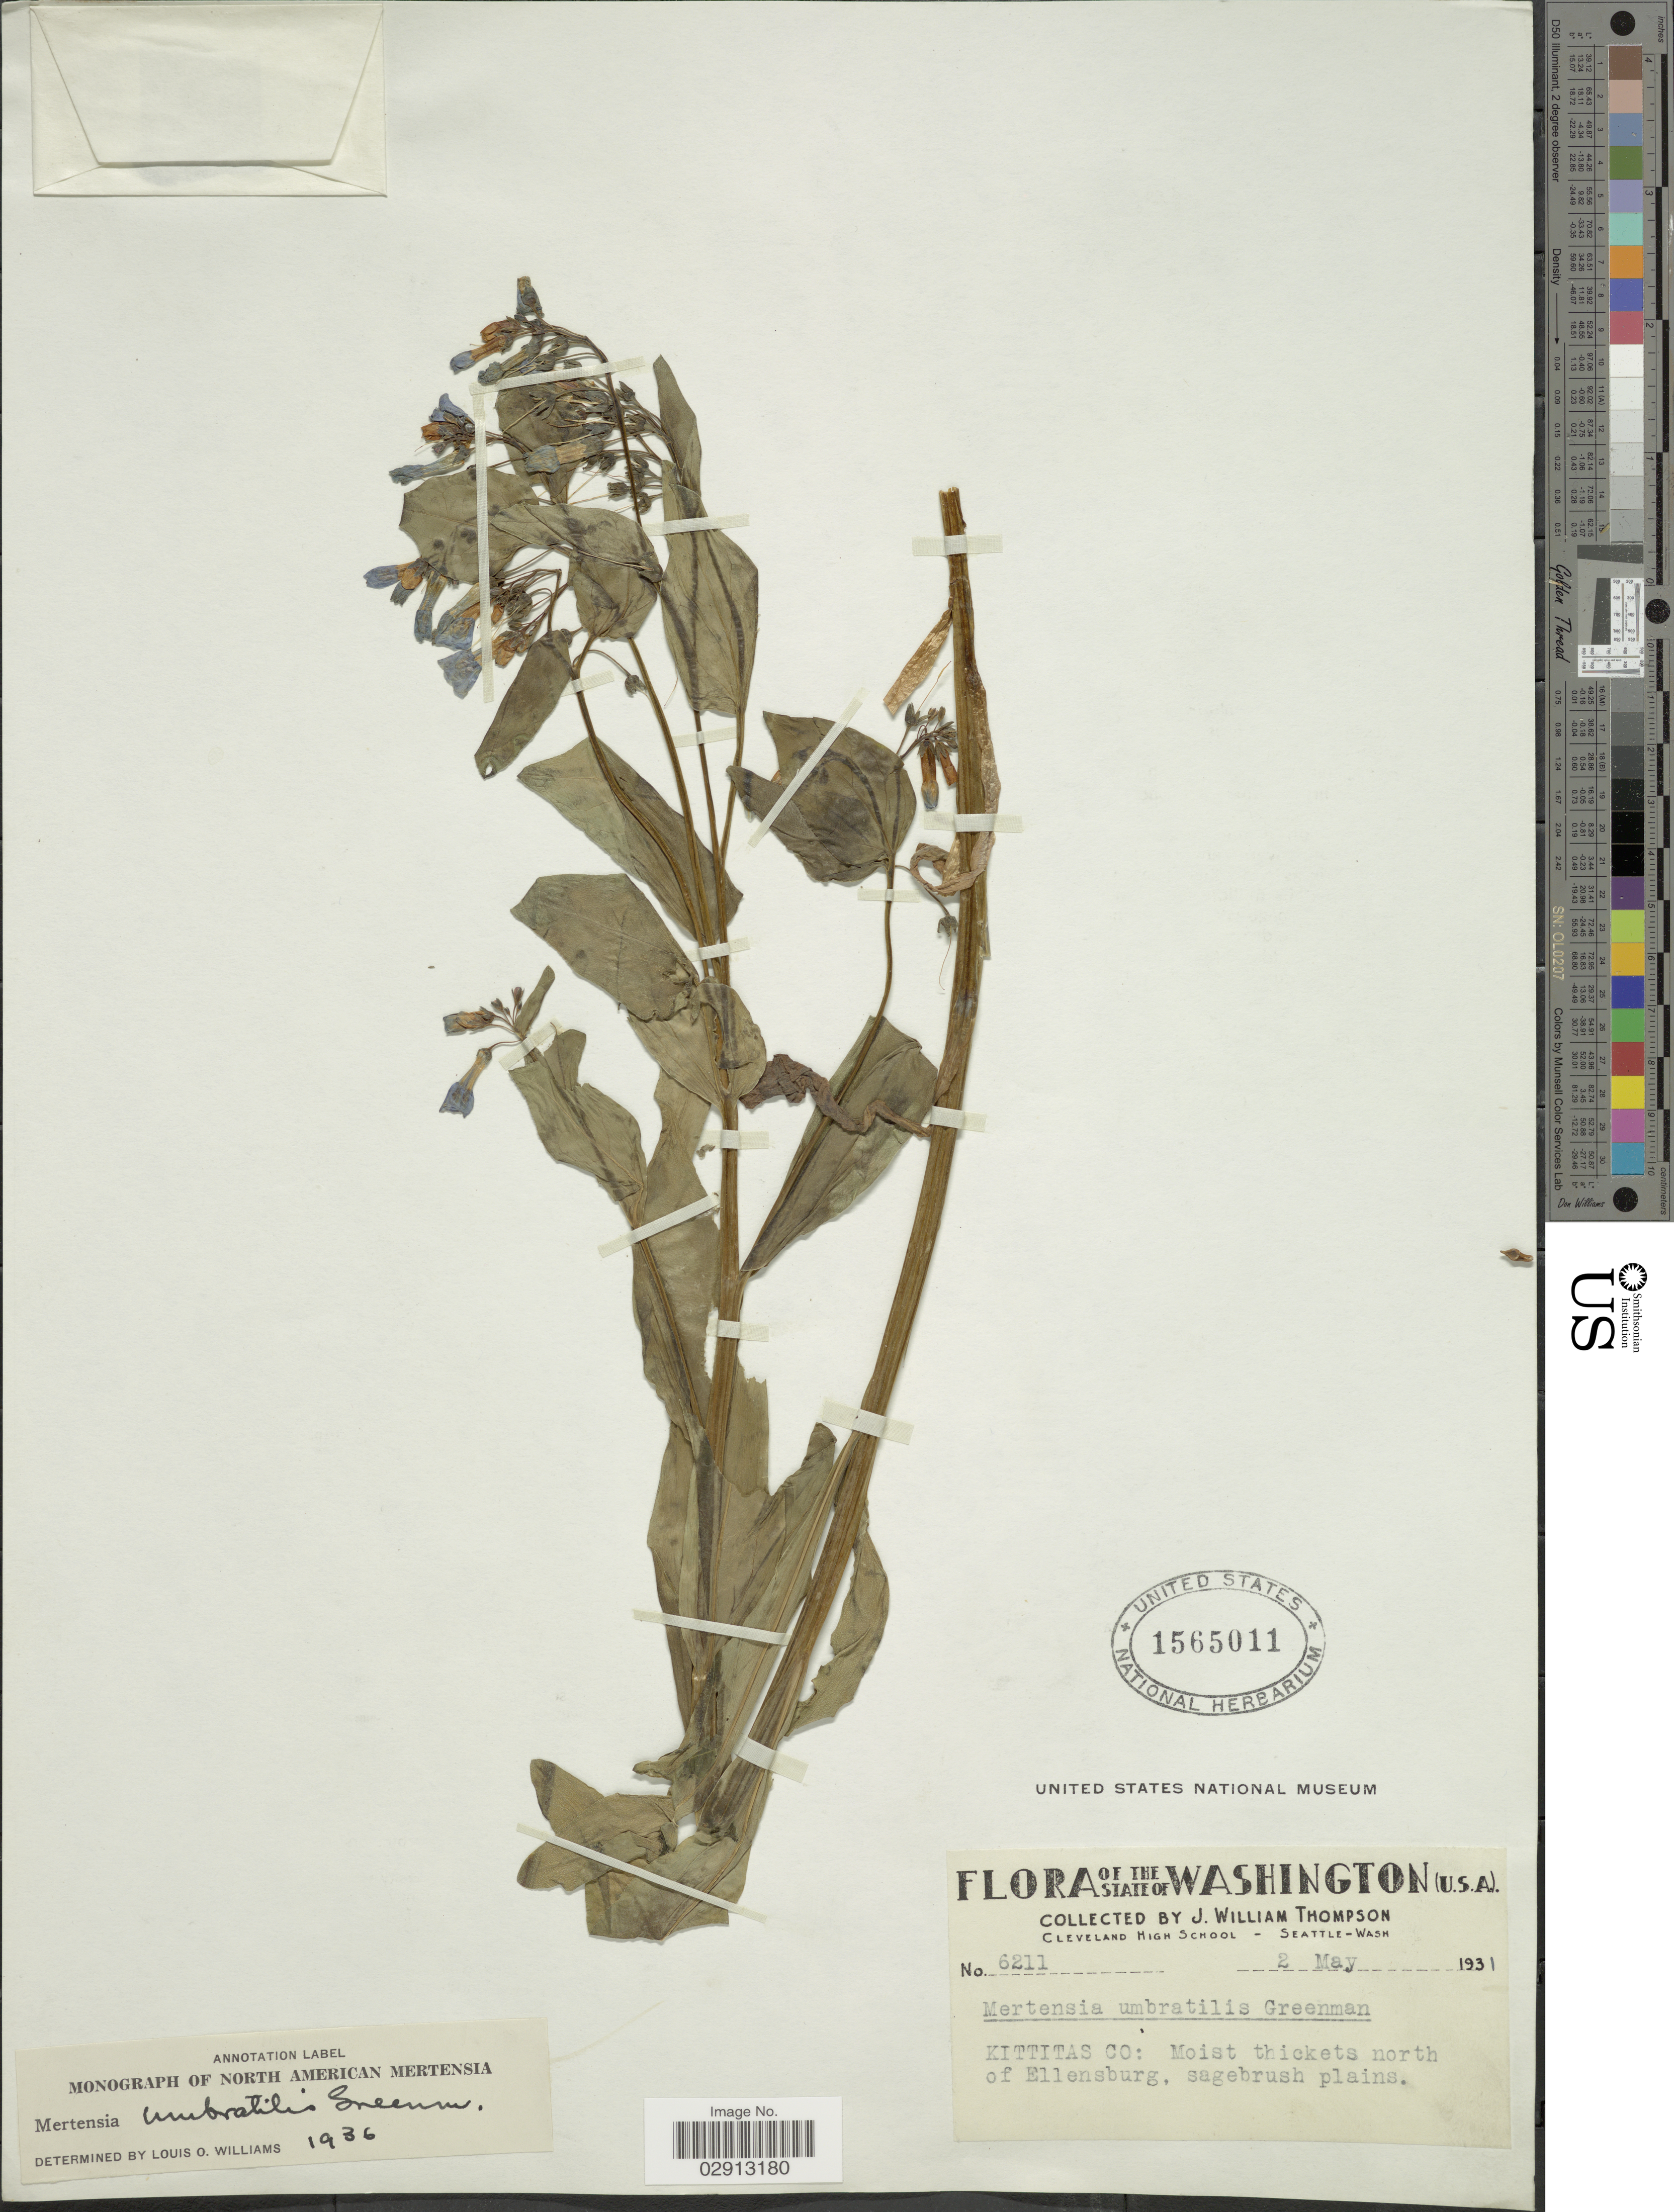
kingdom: Plantae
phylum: Tracheophyta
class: Magnoliopsida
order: Boraginales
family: Boraginaceae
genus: Mertensia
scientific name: Mertensia umbratilis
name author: Greenm.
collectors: J. W. Thompson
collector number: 6211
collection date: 1931-05-02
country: United States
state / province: Washington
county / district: Kittitas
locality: The State of Washington. Kittitas Co: Moist thickets north of Ellensburg, sagebrush plains.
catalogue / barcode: US 1565011